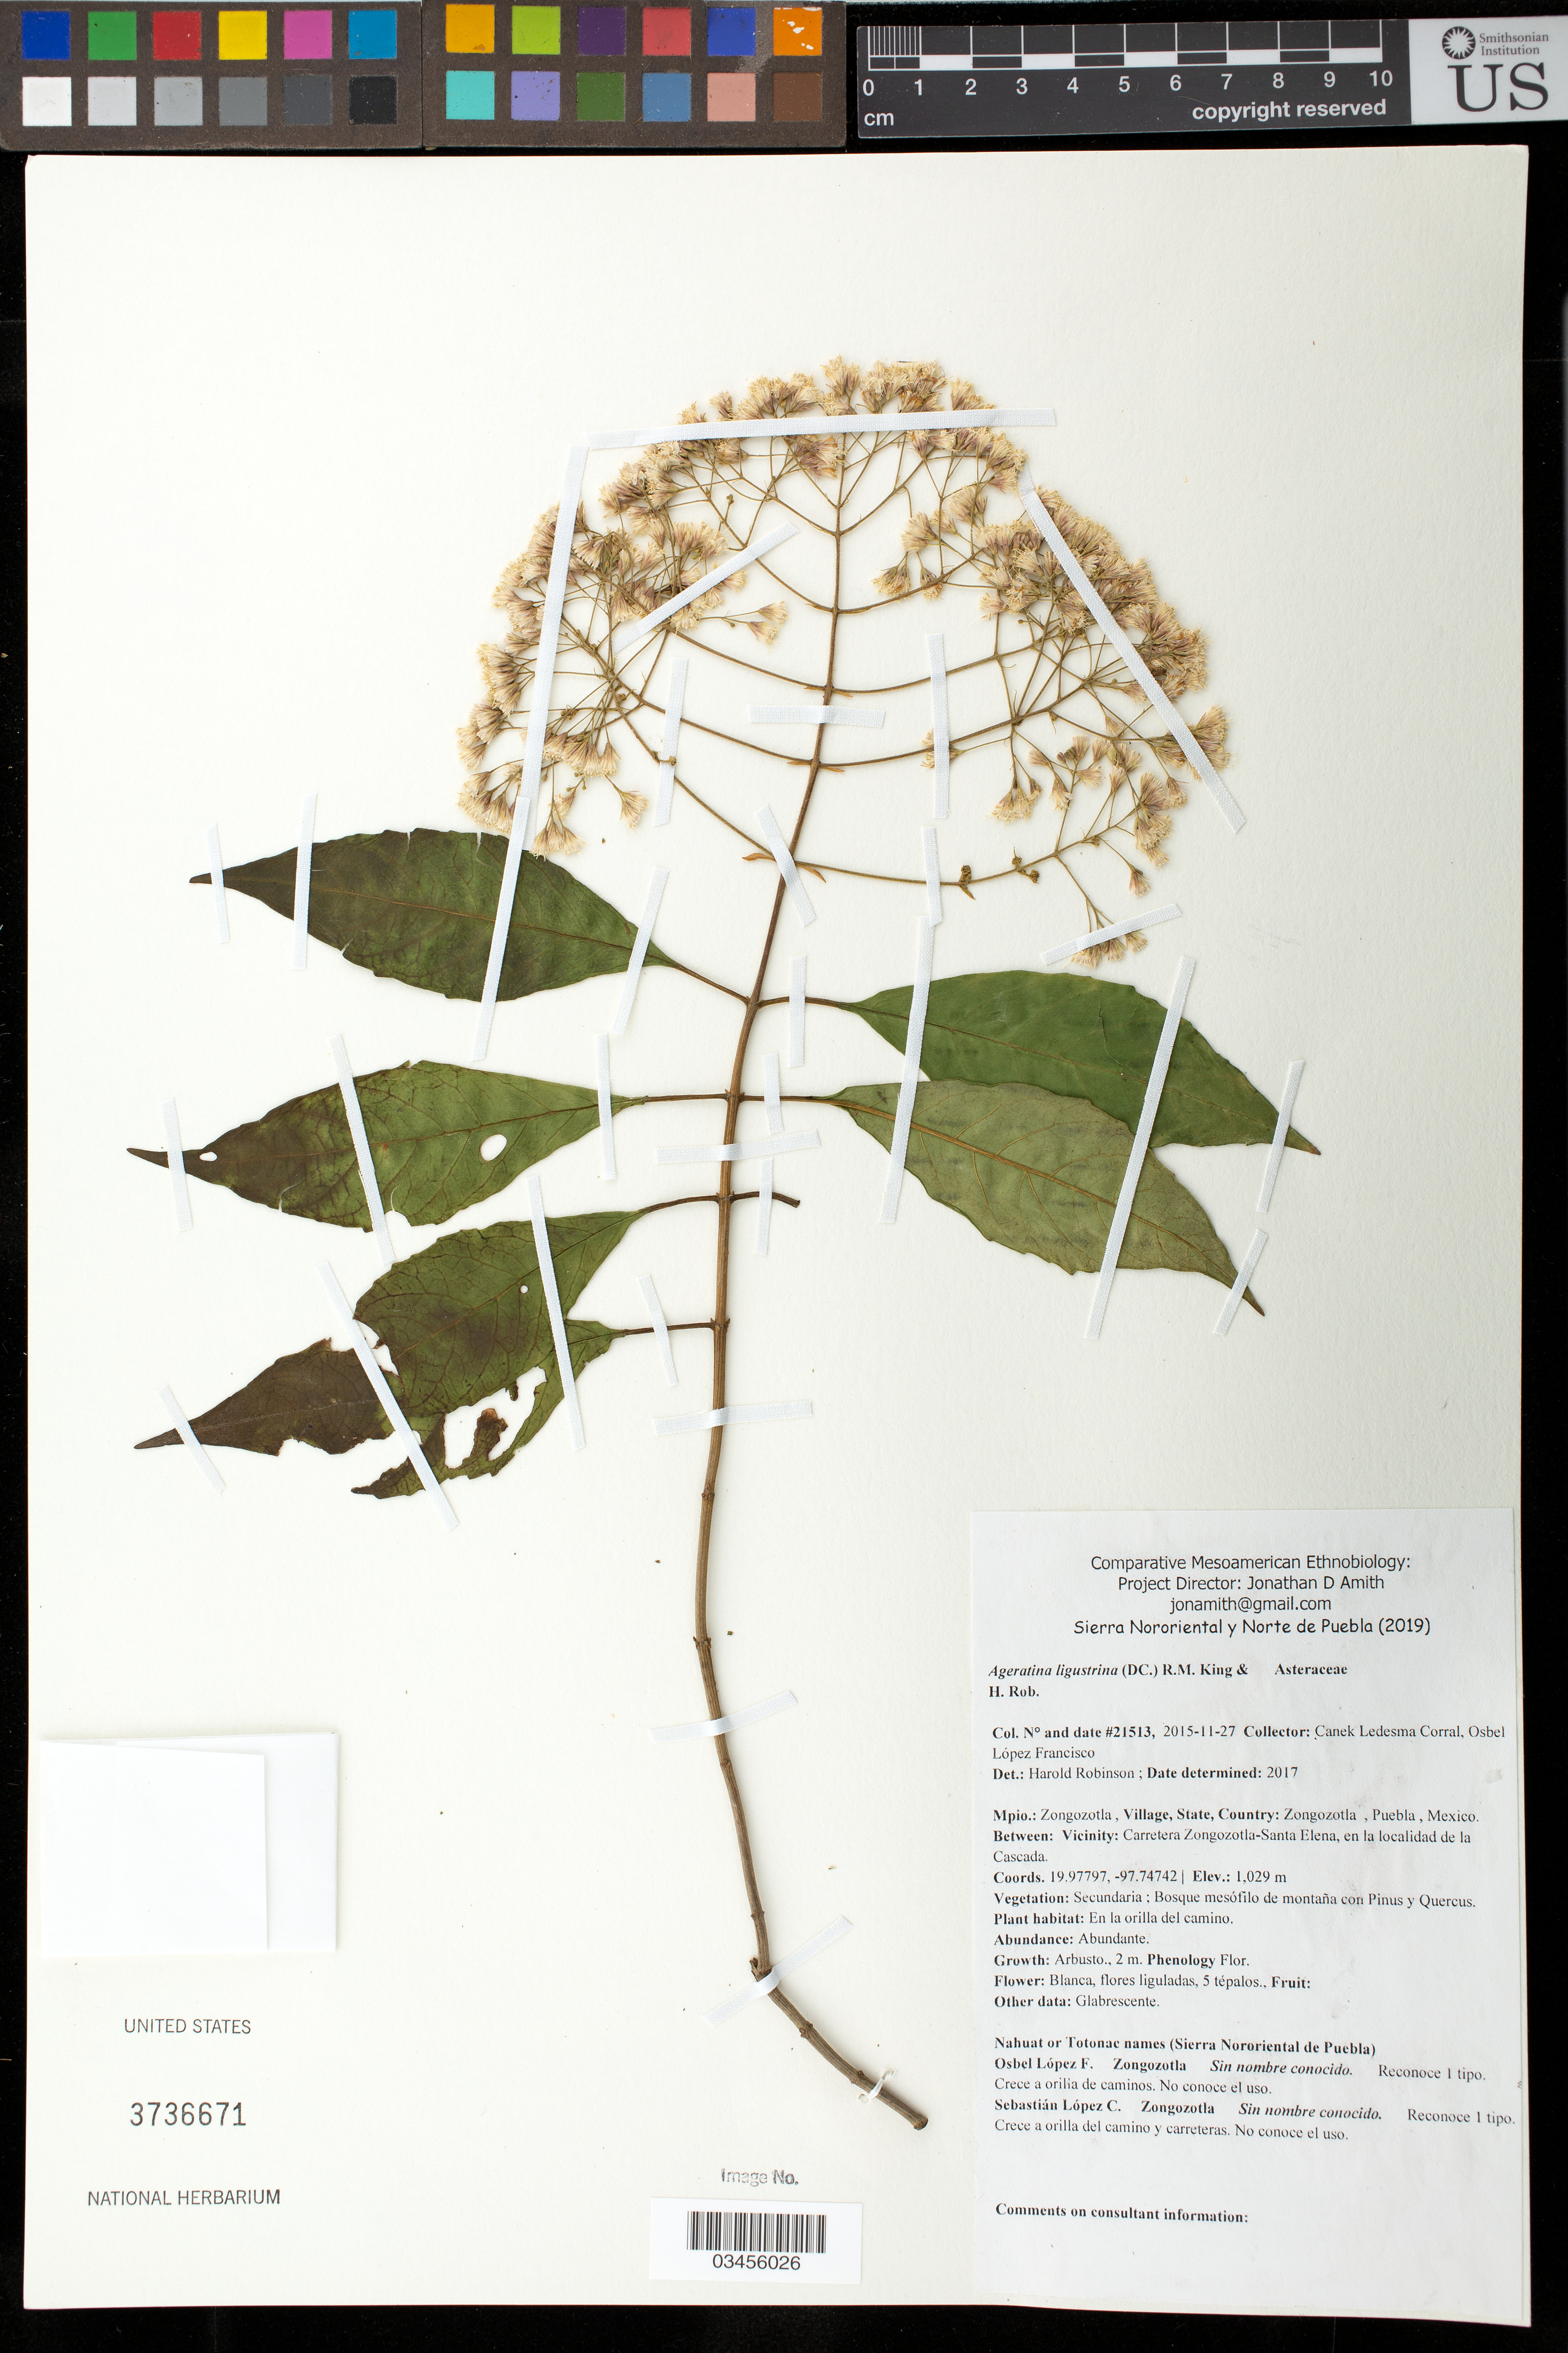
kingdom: Plantae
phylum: Tracheophyta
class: Magnoliopsida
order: Asterales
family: Asteraceae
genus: Ageratina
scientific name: Ageratina ligustrina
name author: (DC.) R.M. King & H. Rob.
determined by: Robinson, Harold E., (US)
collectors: Canek Ledesma C. & O. López Francisco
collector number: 21513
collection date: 2015-11-27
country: México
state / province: Puebla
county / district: Zongozotla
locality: PUEBLO: Zongozotla; LOCALIDAD EXACTA: Carretera Zongozotla-Santa Elena, en la localidad de la Cascada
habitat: Bosque mesófilo de montaña con Pinus y Quercus | En la orilla del camino.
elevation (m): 1029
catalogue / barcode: US 2726671